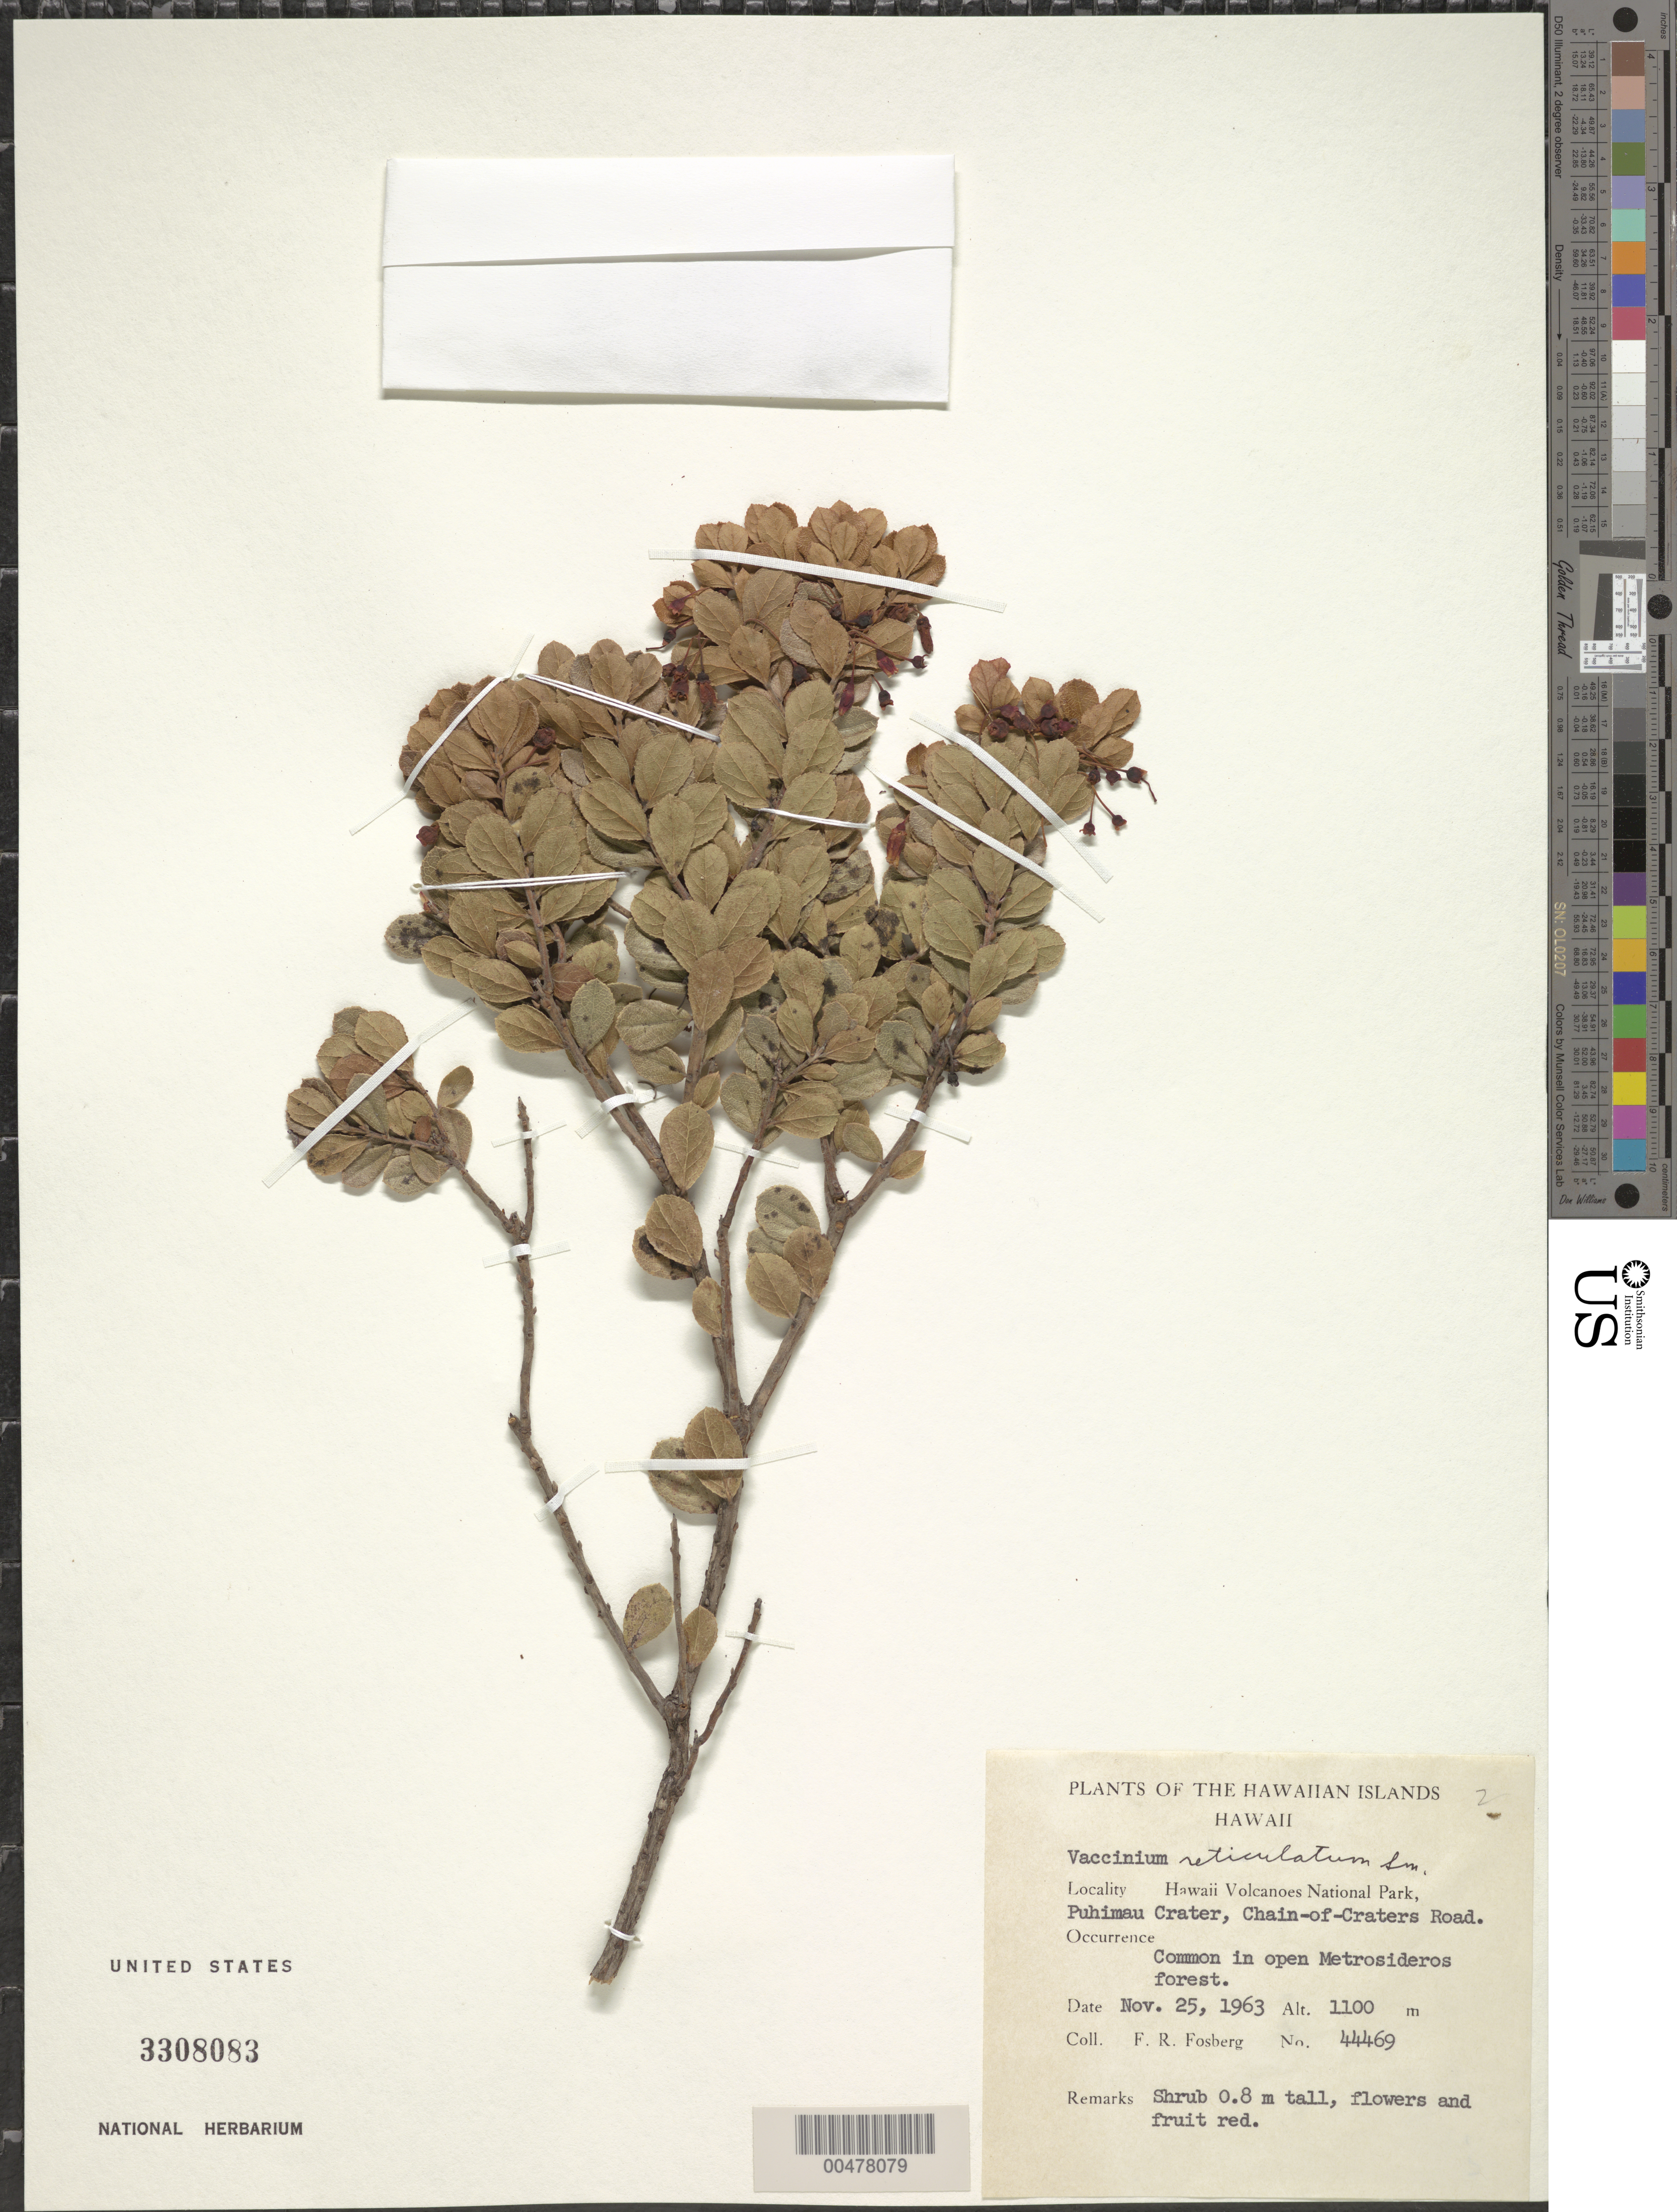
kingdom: Plantae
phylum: Tracheophyta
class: Magnoliopsida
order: Ericales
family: Ericaceae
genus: Vaccinium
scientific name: Vaccinium reticulatum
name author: Sm.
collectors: F. R. Fosberg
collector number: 44469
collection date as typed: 25 Nov 1963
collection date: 1963-11-25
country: United States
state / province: Hawaii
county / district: Hawaii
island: Hawaii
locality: Hawaii Volcanoes Nat Park, Puhimau Crater, Chain of Craters Rd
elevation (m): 1100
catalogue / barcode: US 3308083